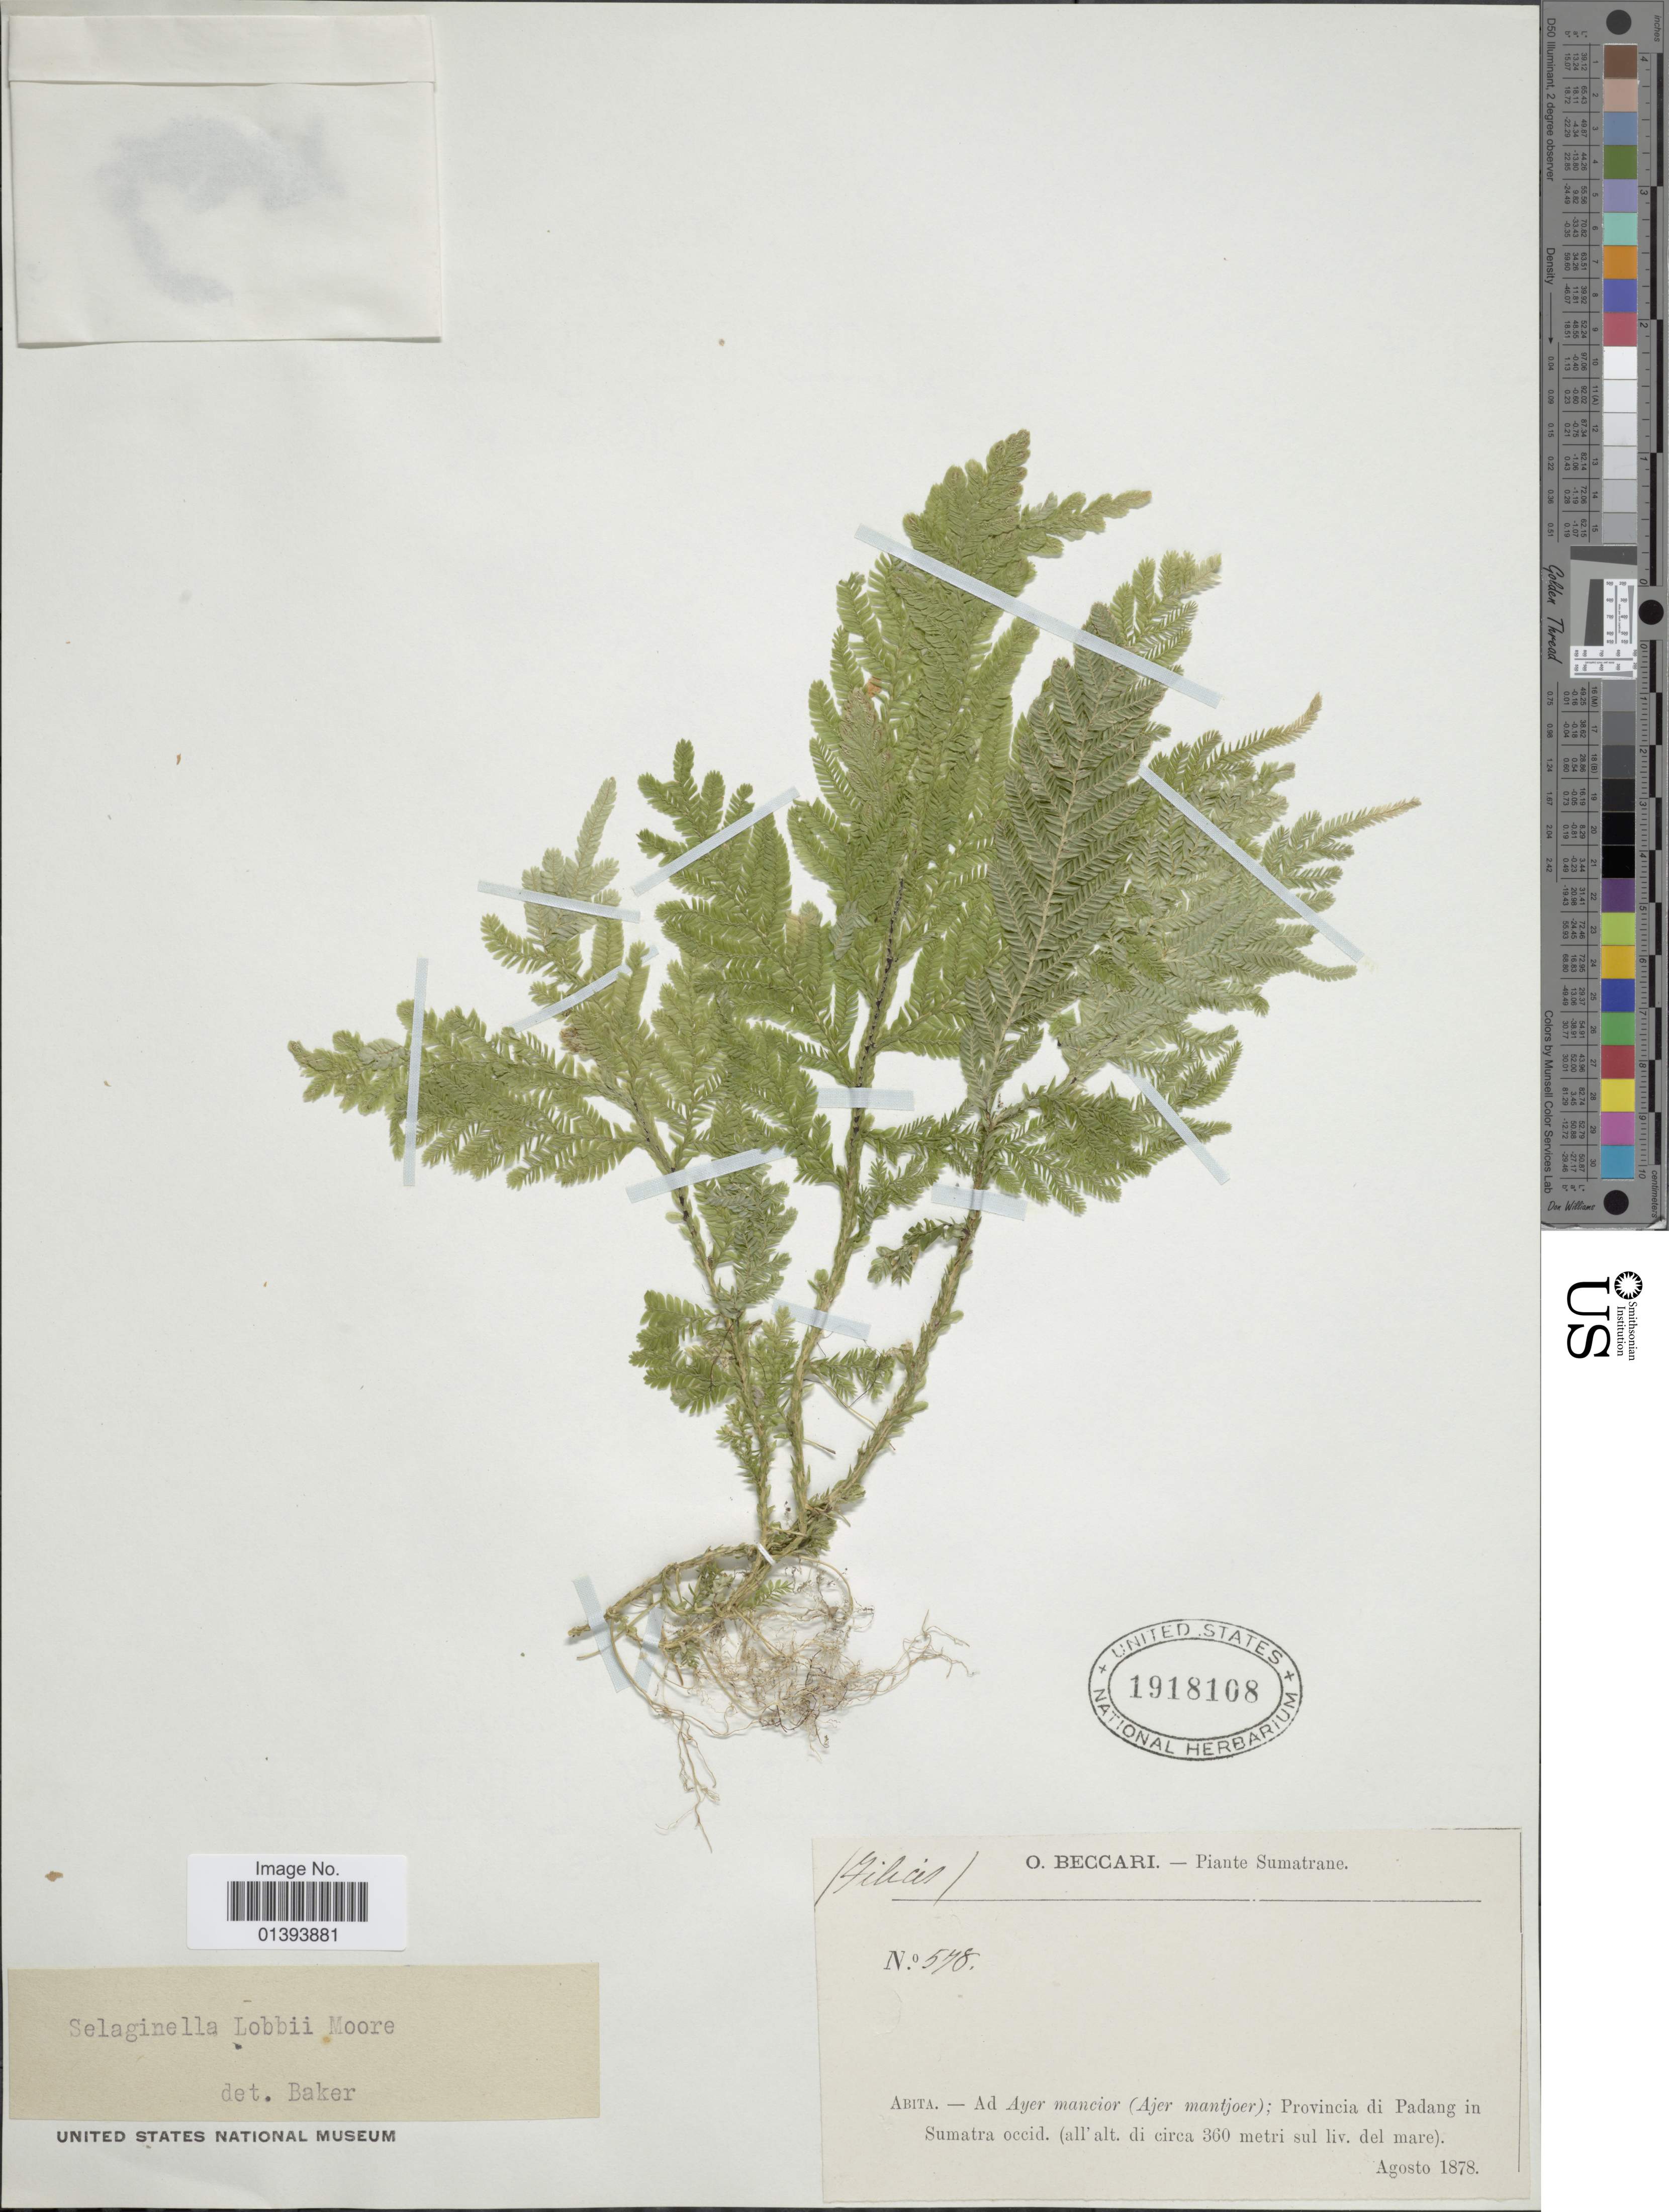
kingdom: Plantae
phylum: Tracheophyta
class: Lycopodiopsida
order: Selaginellales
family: Selaginellaceae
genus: Selaginella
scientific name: Selaginella lobbii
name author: J.H. Veitch ex A. Br.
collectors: O. Beccari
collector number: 578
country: Indonesia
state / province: Sumatra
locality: Abita-ad ayer(Ayer mantjoer);provincia di Padang in Sumatra occid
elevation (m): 360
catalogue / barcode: US 1918108